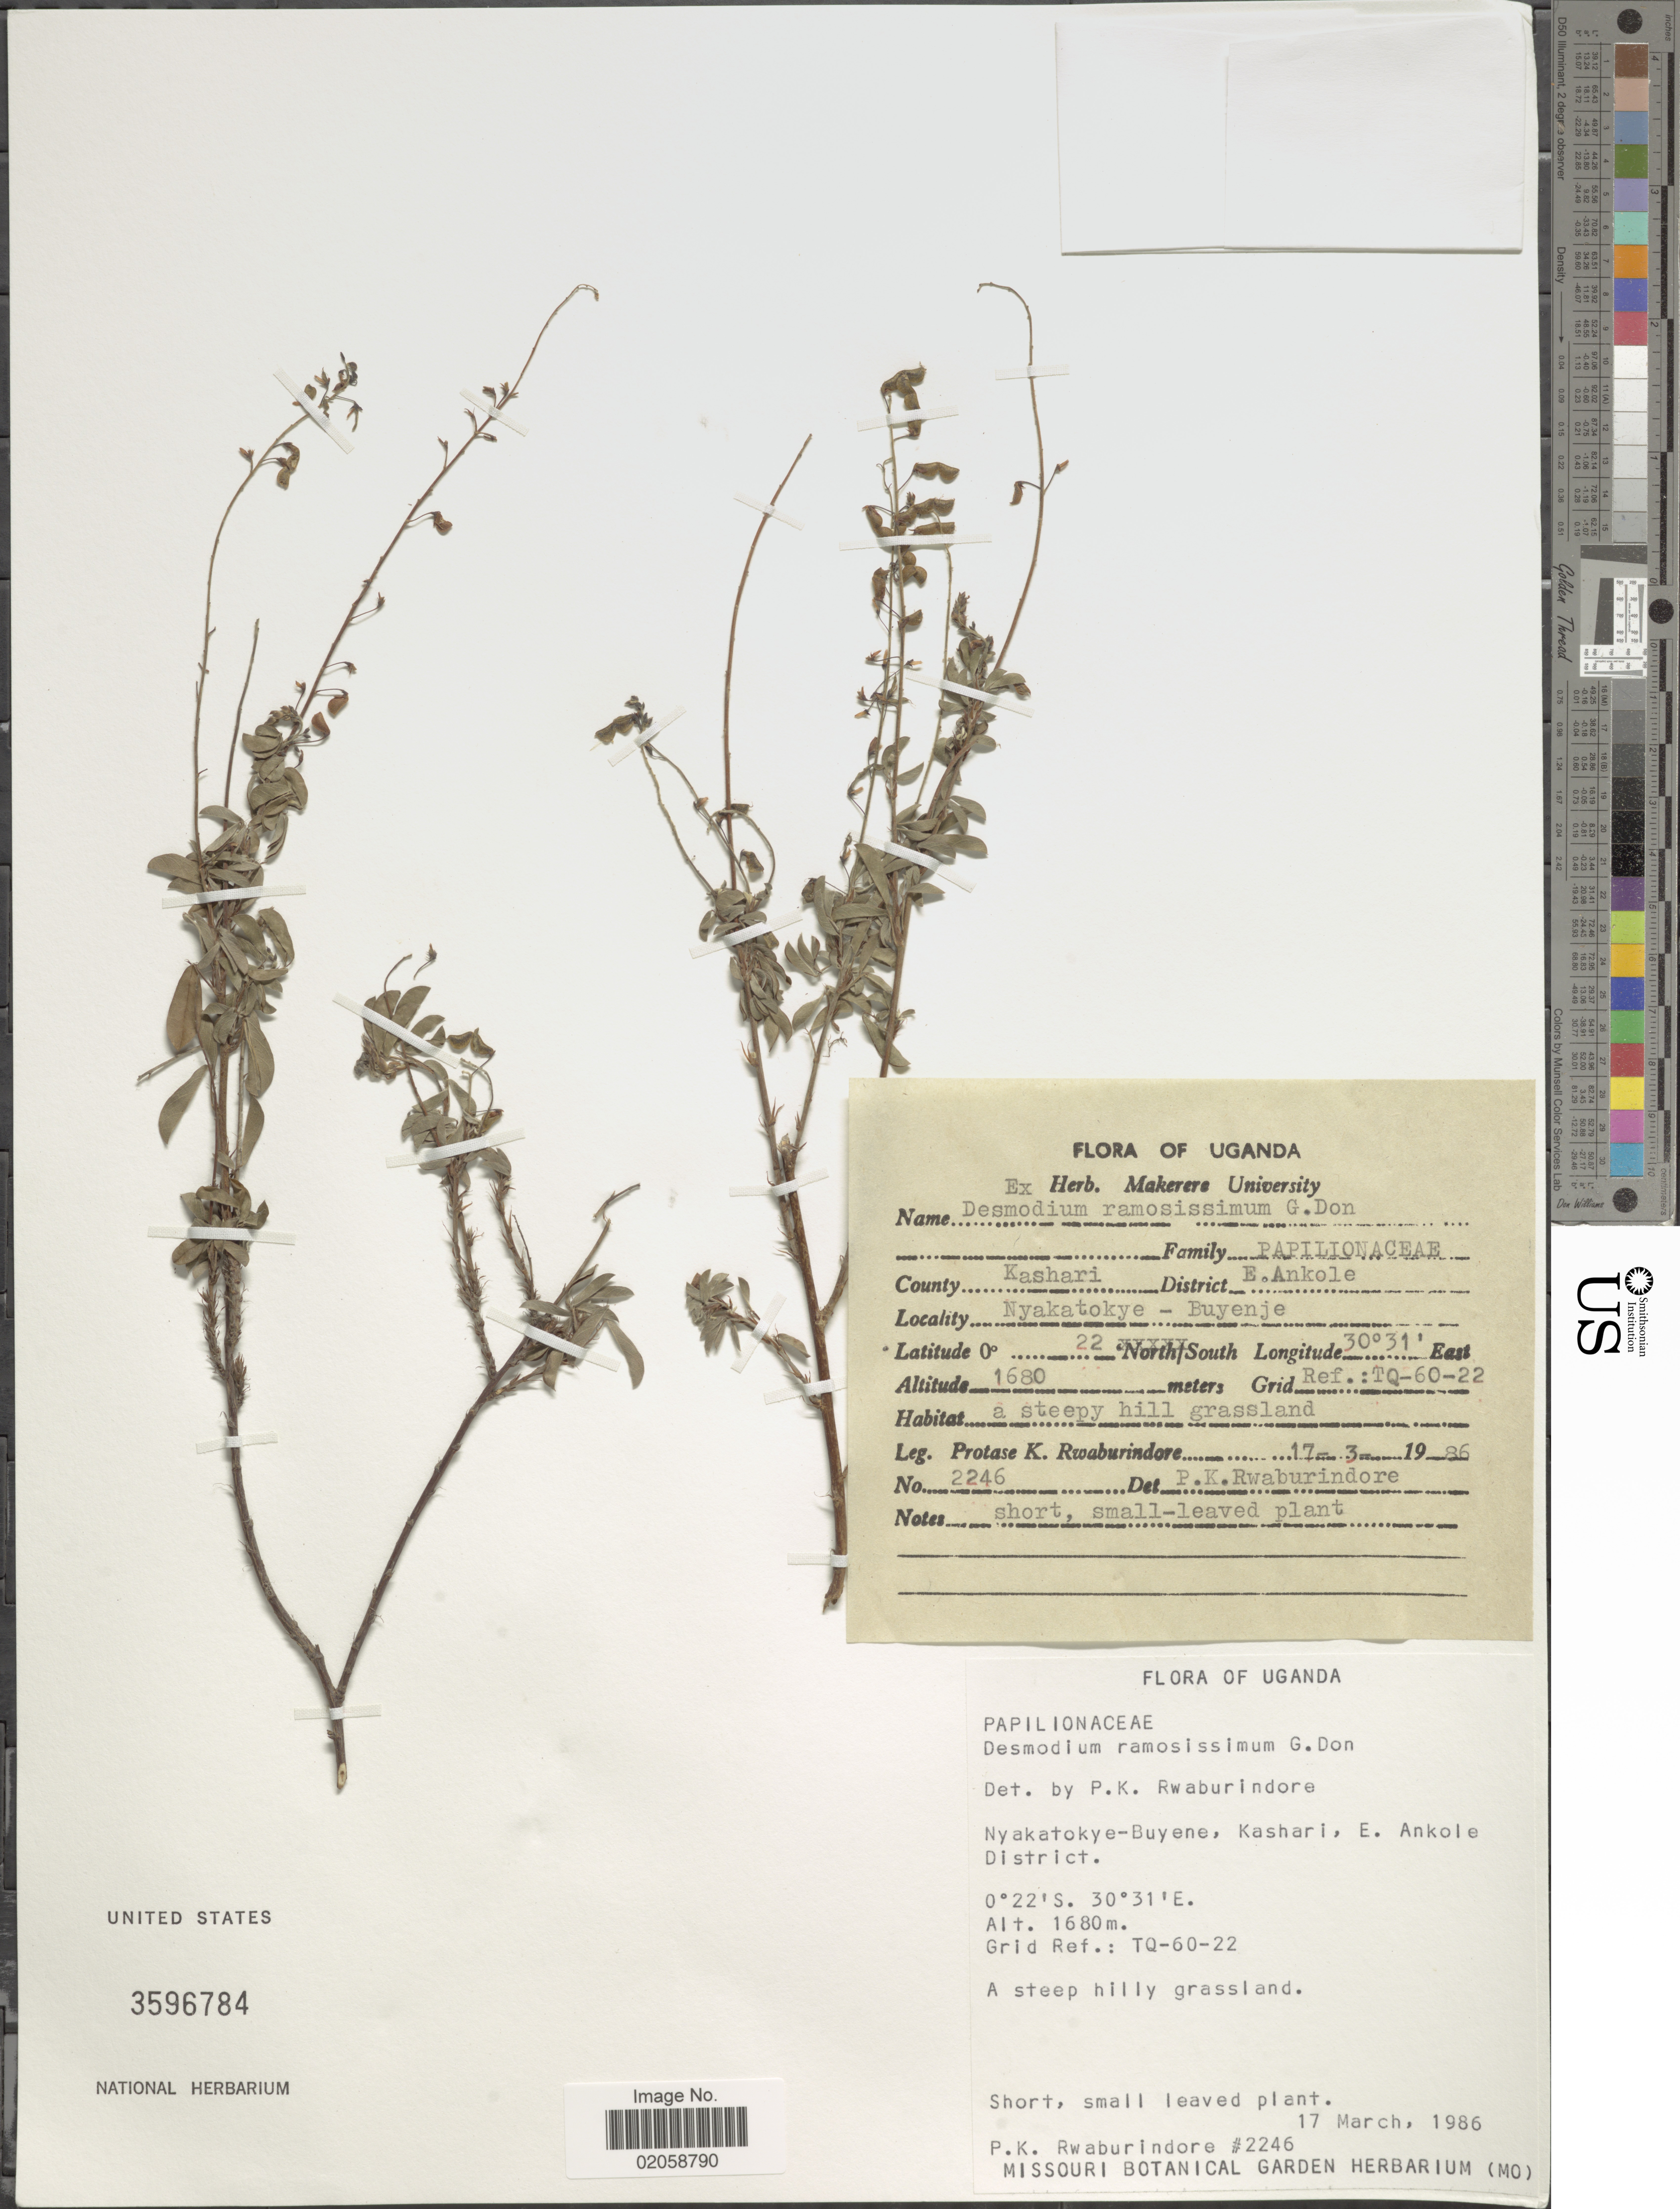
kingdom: Plantae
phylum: Tracheophyta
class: Magnoliopsida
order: Fabales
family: Fabaceae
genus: Grona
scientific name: Grona ramosissima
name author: (G. Don) H. Ohashi & K. Ohashi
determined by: Strong, Mark T., (BOT), Smithsonian Institution - National Museum of Natural History (UNITED STATES)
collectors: P. Rwaburindore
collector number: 2246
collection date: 1986-03-17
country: Uganda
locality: County Kashari. District E. Ankole. Nyakatokye-Puyenje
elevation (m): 1680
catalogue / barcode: US 3596784